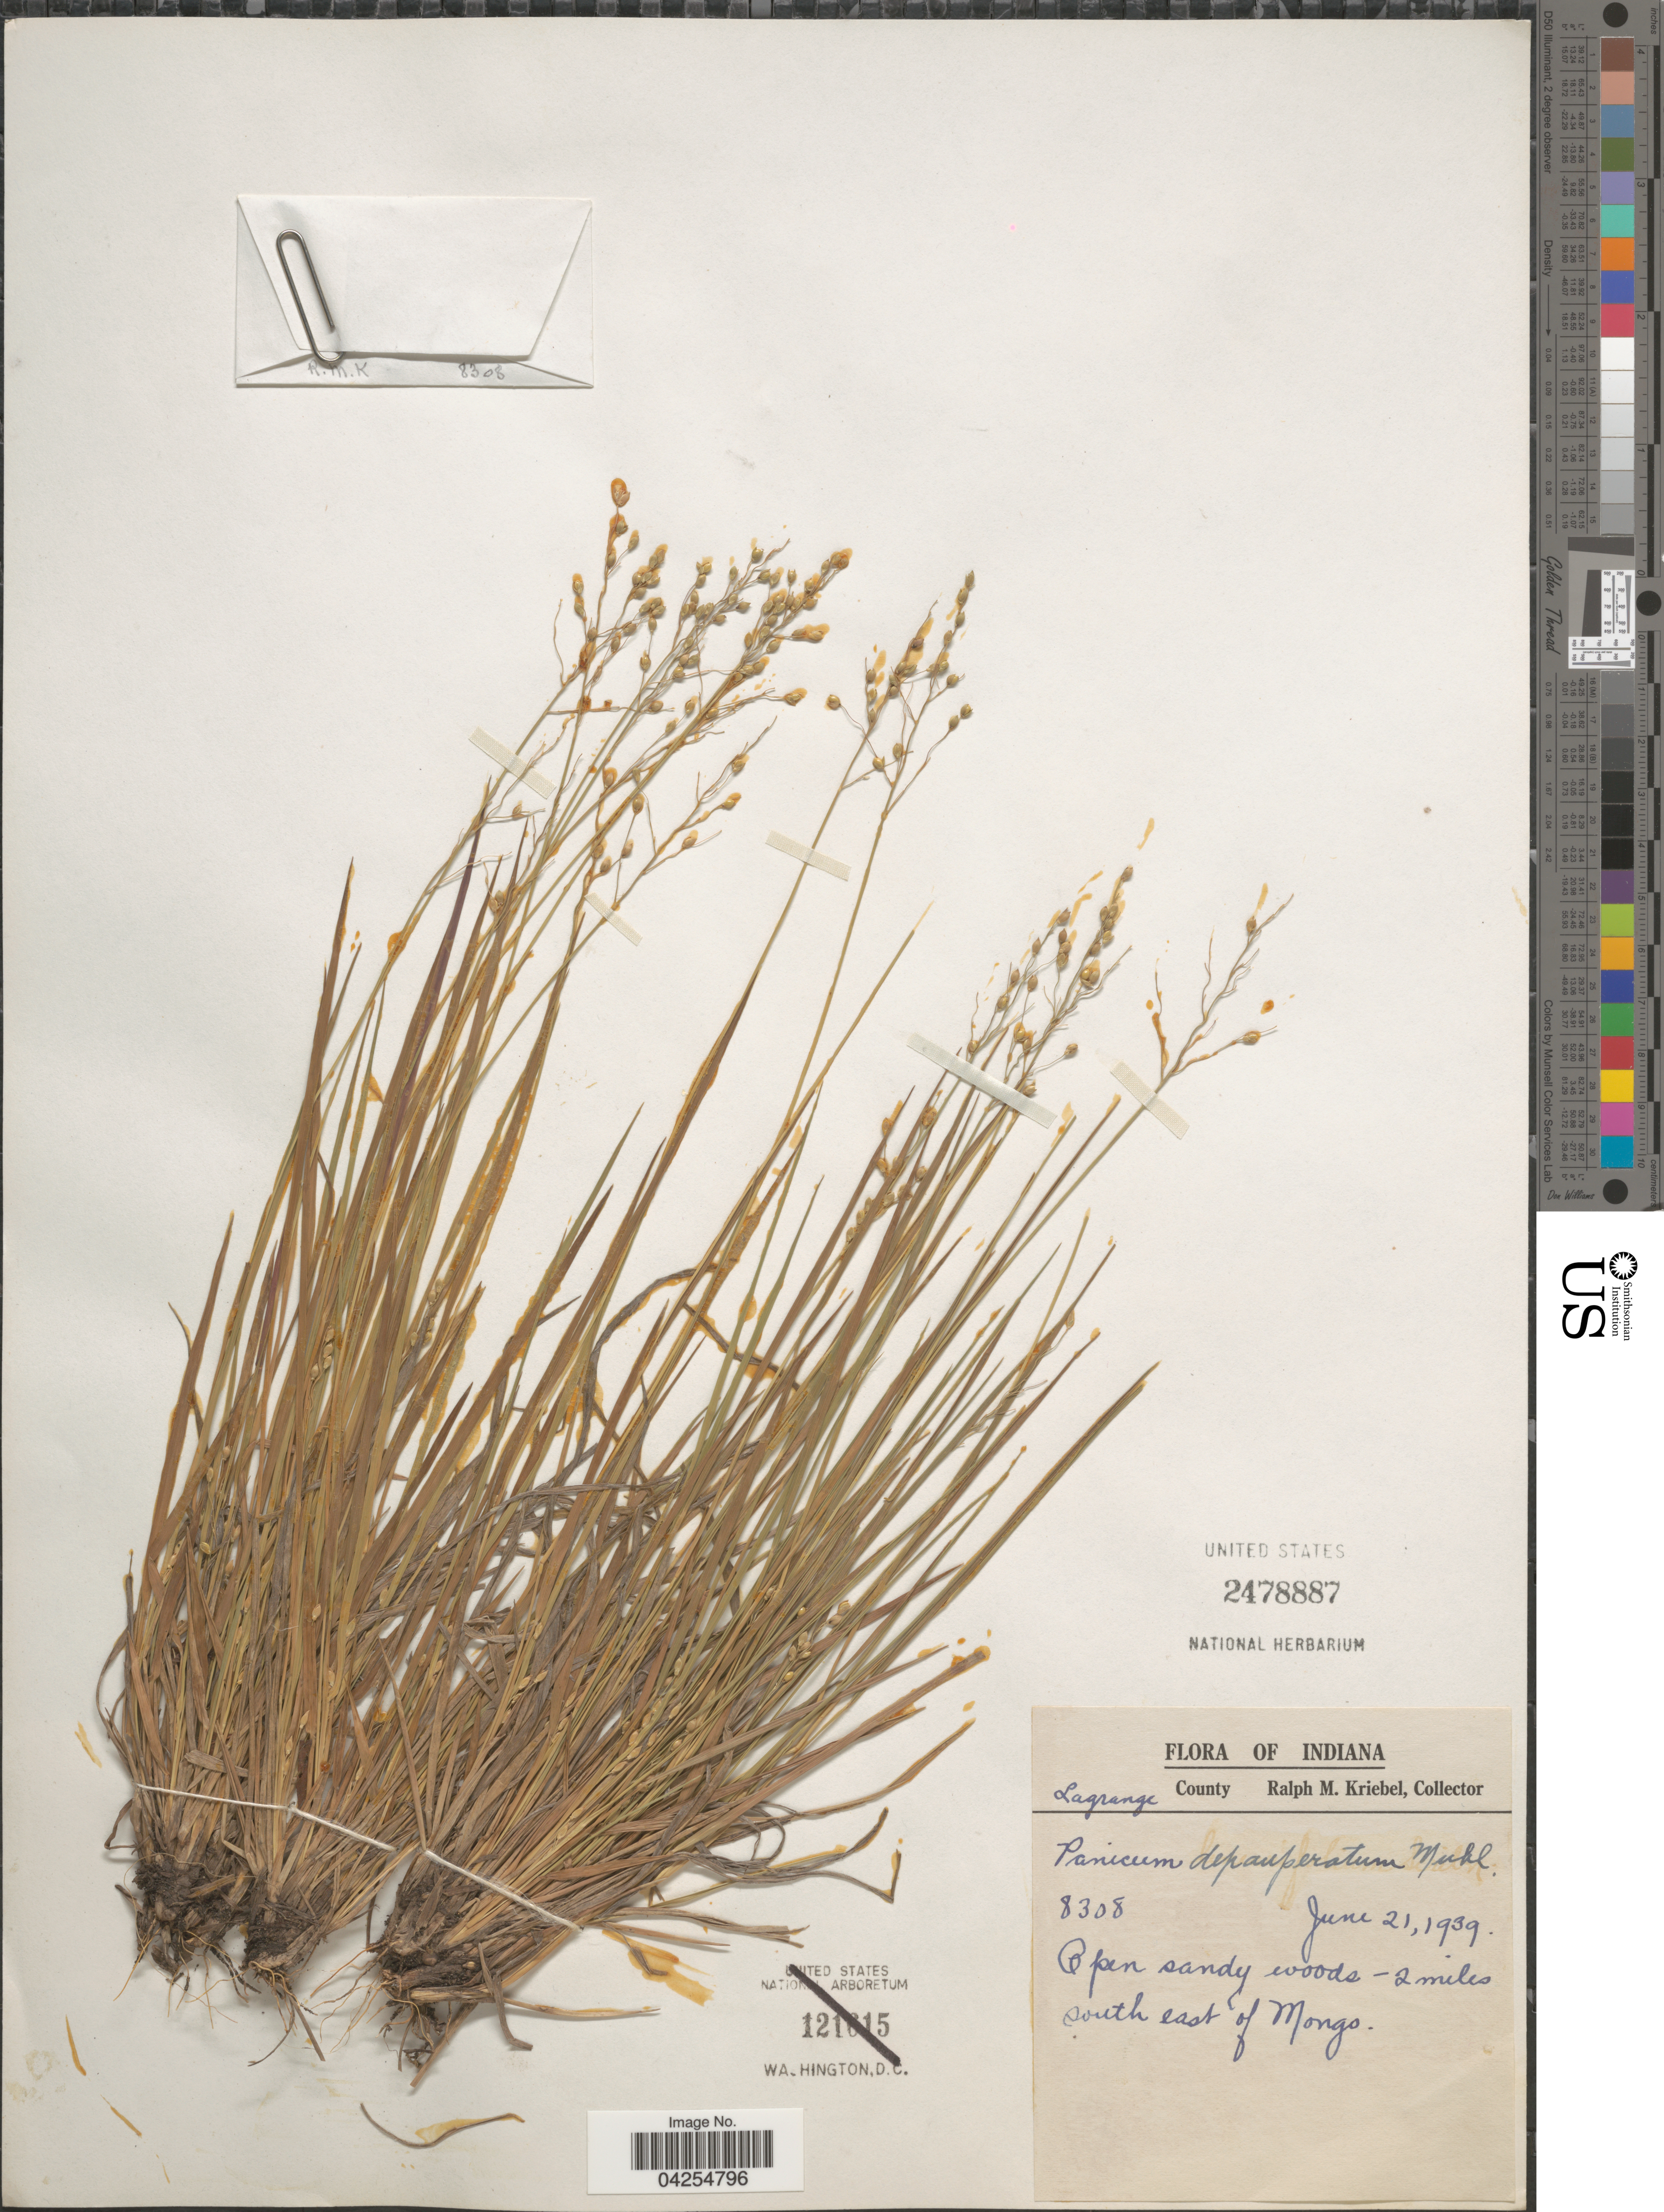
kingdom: Plantae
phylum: Tracheophyta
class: Liliopsida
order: Poales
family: Poaceae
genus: Dichanthelium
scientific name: Dichanthelium depauperatum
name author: (Muhl.) Gould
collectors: R. M. Kriebel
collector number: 8308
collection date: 1939-06-21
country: United States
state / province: Indiana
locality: Lagrange County. 2 miles south east of Mongo.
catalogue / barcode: US 2478887